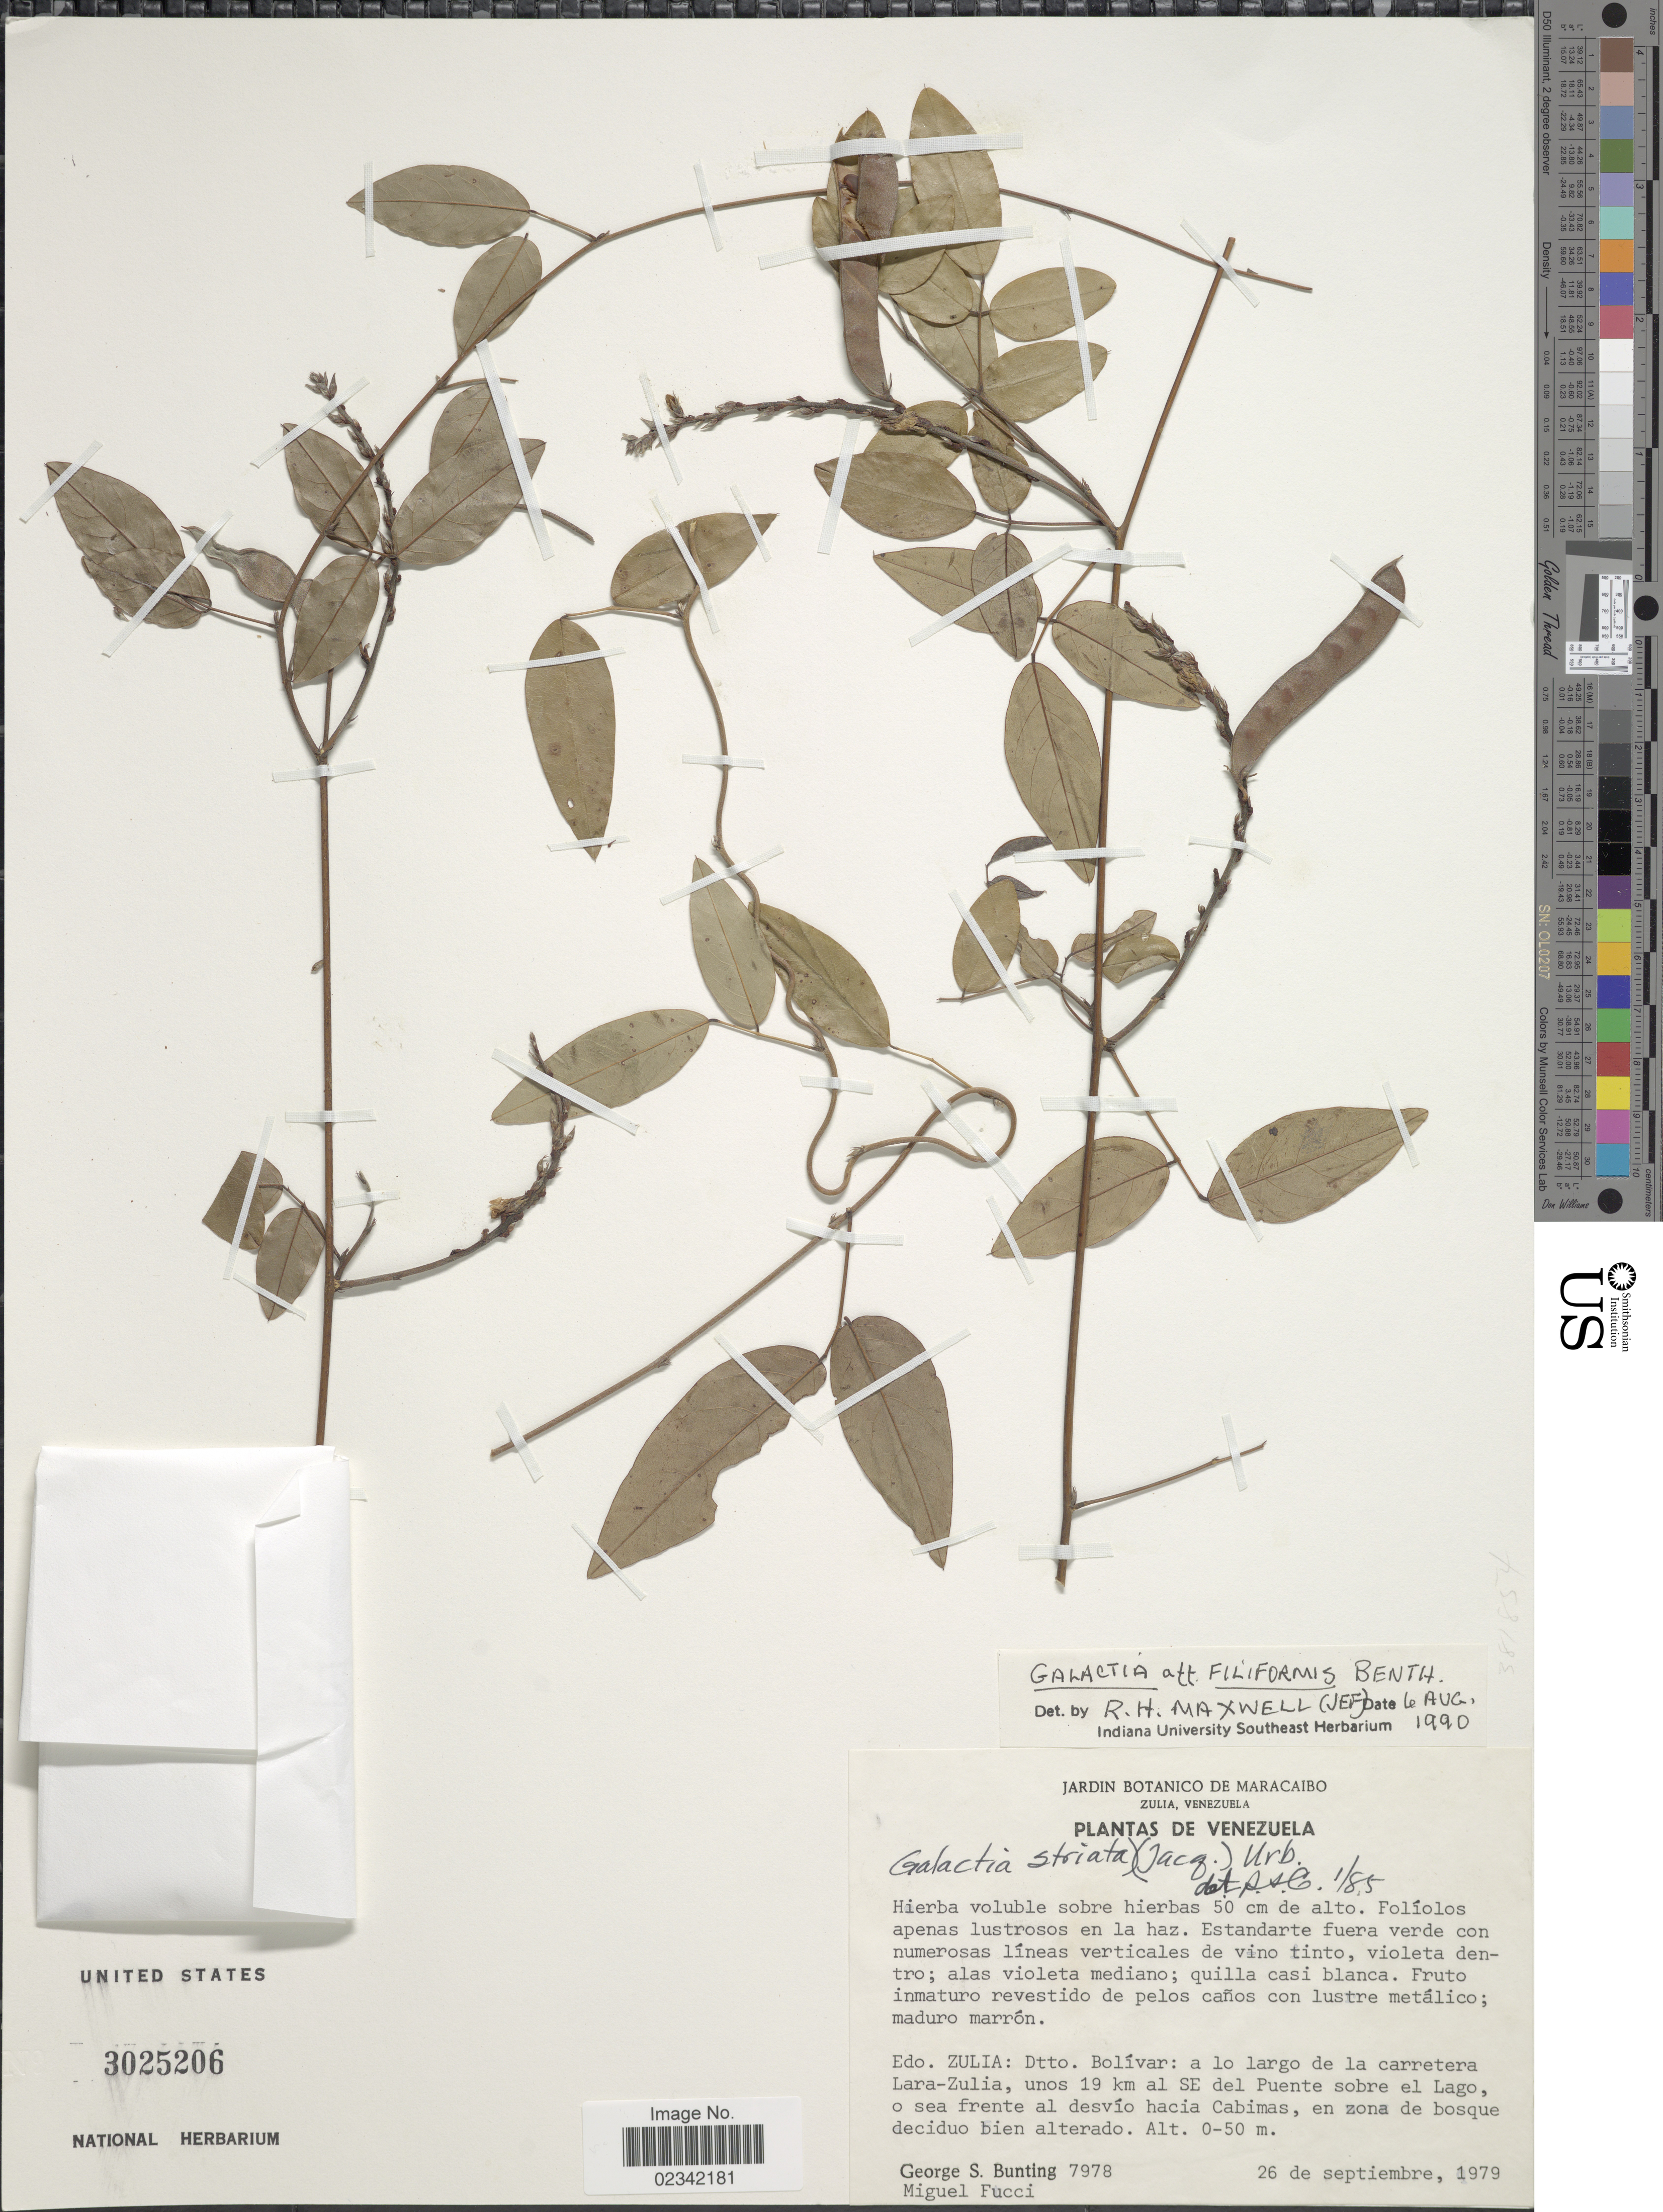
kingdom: Plantae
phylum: Tracheophyta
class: Magnoliopsida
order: Fabales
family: Fabaceae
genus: Galactia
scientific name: Galactia filiformis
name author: (Jacq.) Benth.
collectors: G. S. Bunting & M. Fucci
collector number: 7978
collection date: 1979-09-26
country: Venezuela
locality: Edo. Zulia: Dtto. Bolivar: a lo largo de la carretera Lara-Zulia, unos 19 km al SE del Puente sobre el Lago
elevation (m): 0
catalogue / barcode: US 3025206